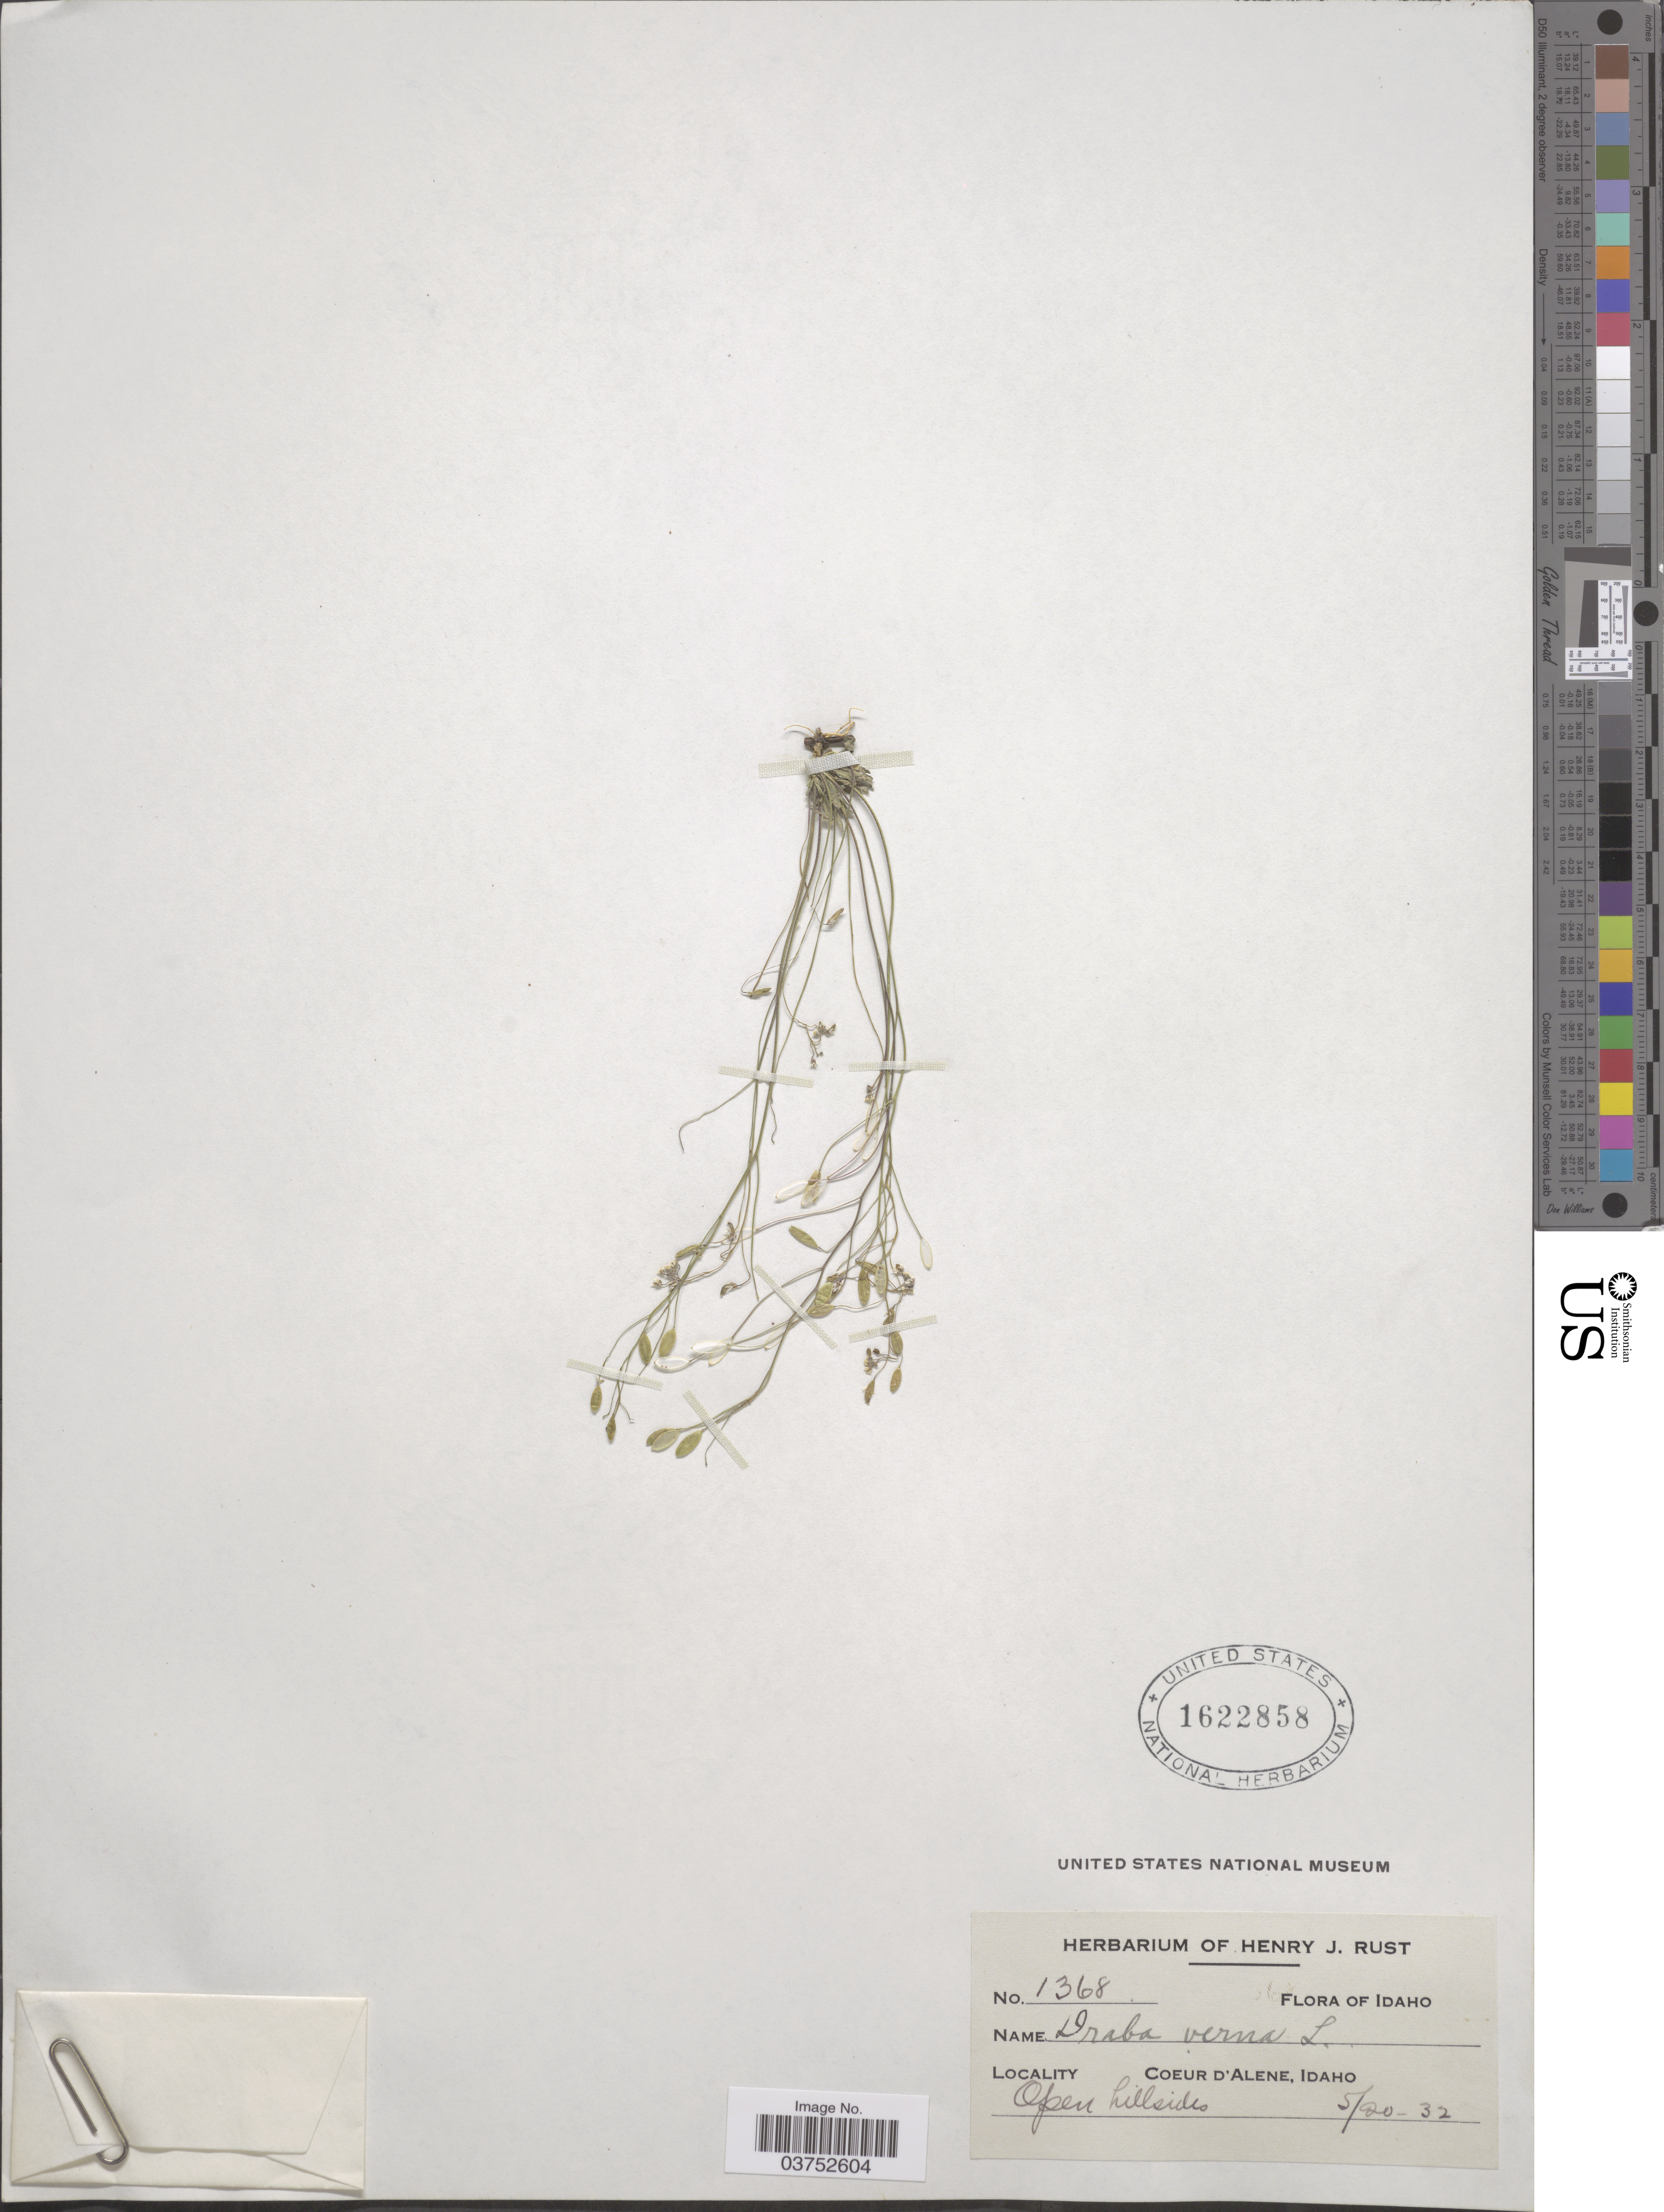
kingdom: Plantae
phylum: Tracheophyta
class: Magnoliopsida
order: Brassicales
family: Brassicaceae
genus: Draba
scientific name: Draba verna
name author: L.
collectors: ex herb. Henry J. Rust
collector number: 1368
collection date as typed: Transcribed d/m/y: 20/5/32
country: United States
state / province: Idaho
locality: Coeur d'Alene.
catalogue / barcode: US 1622858